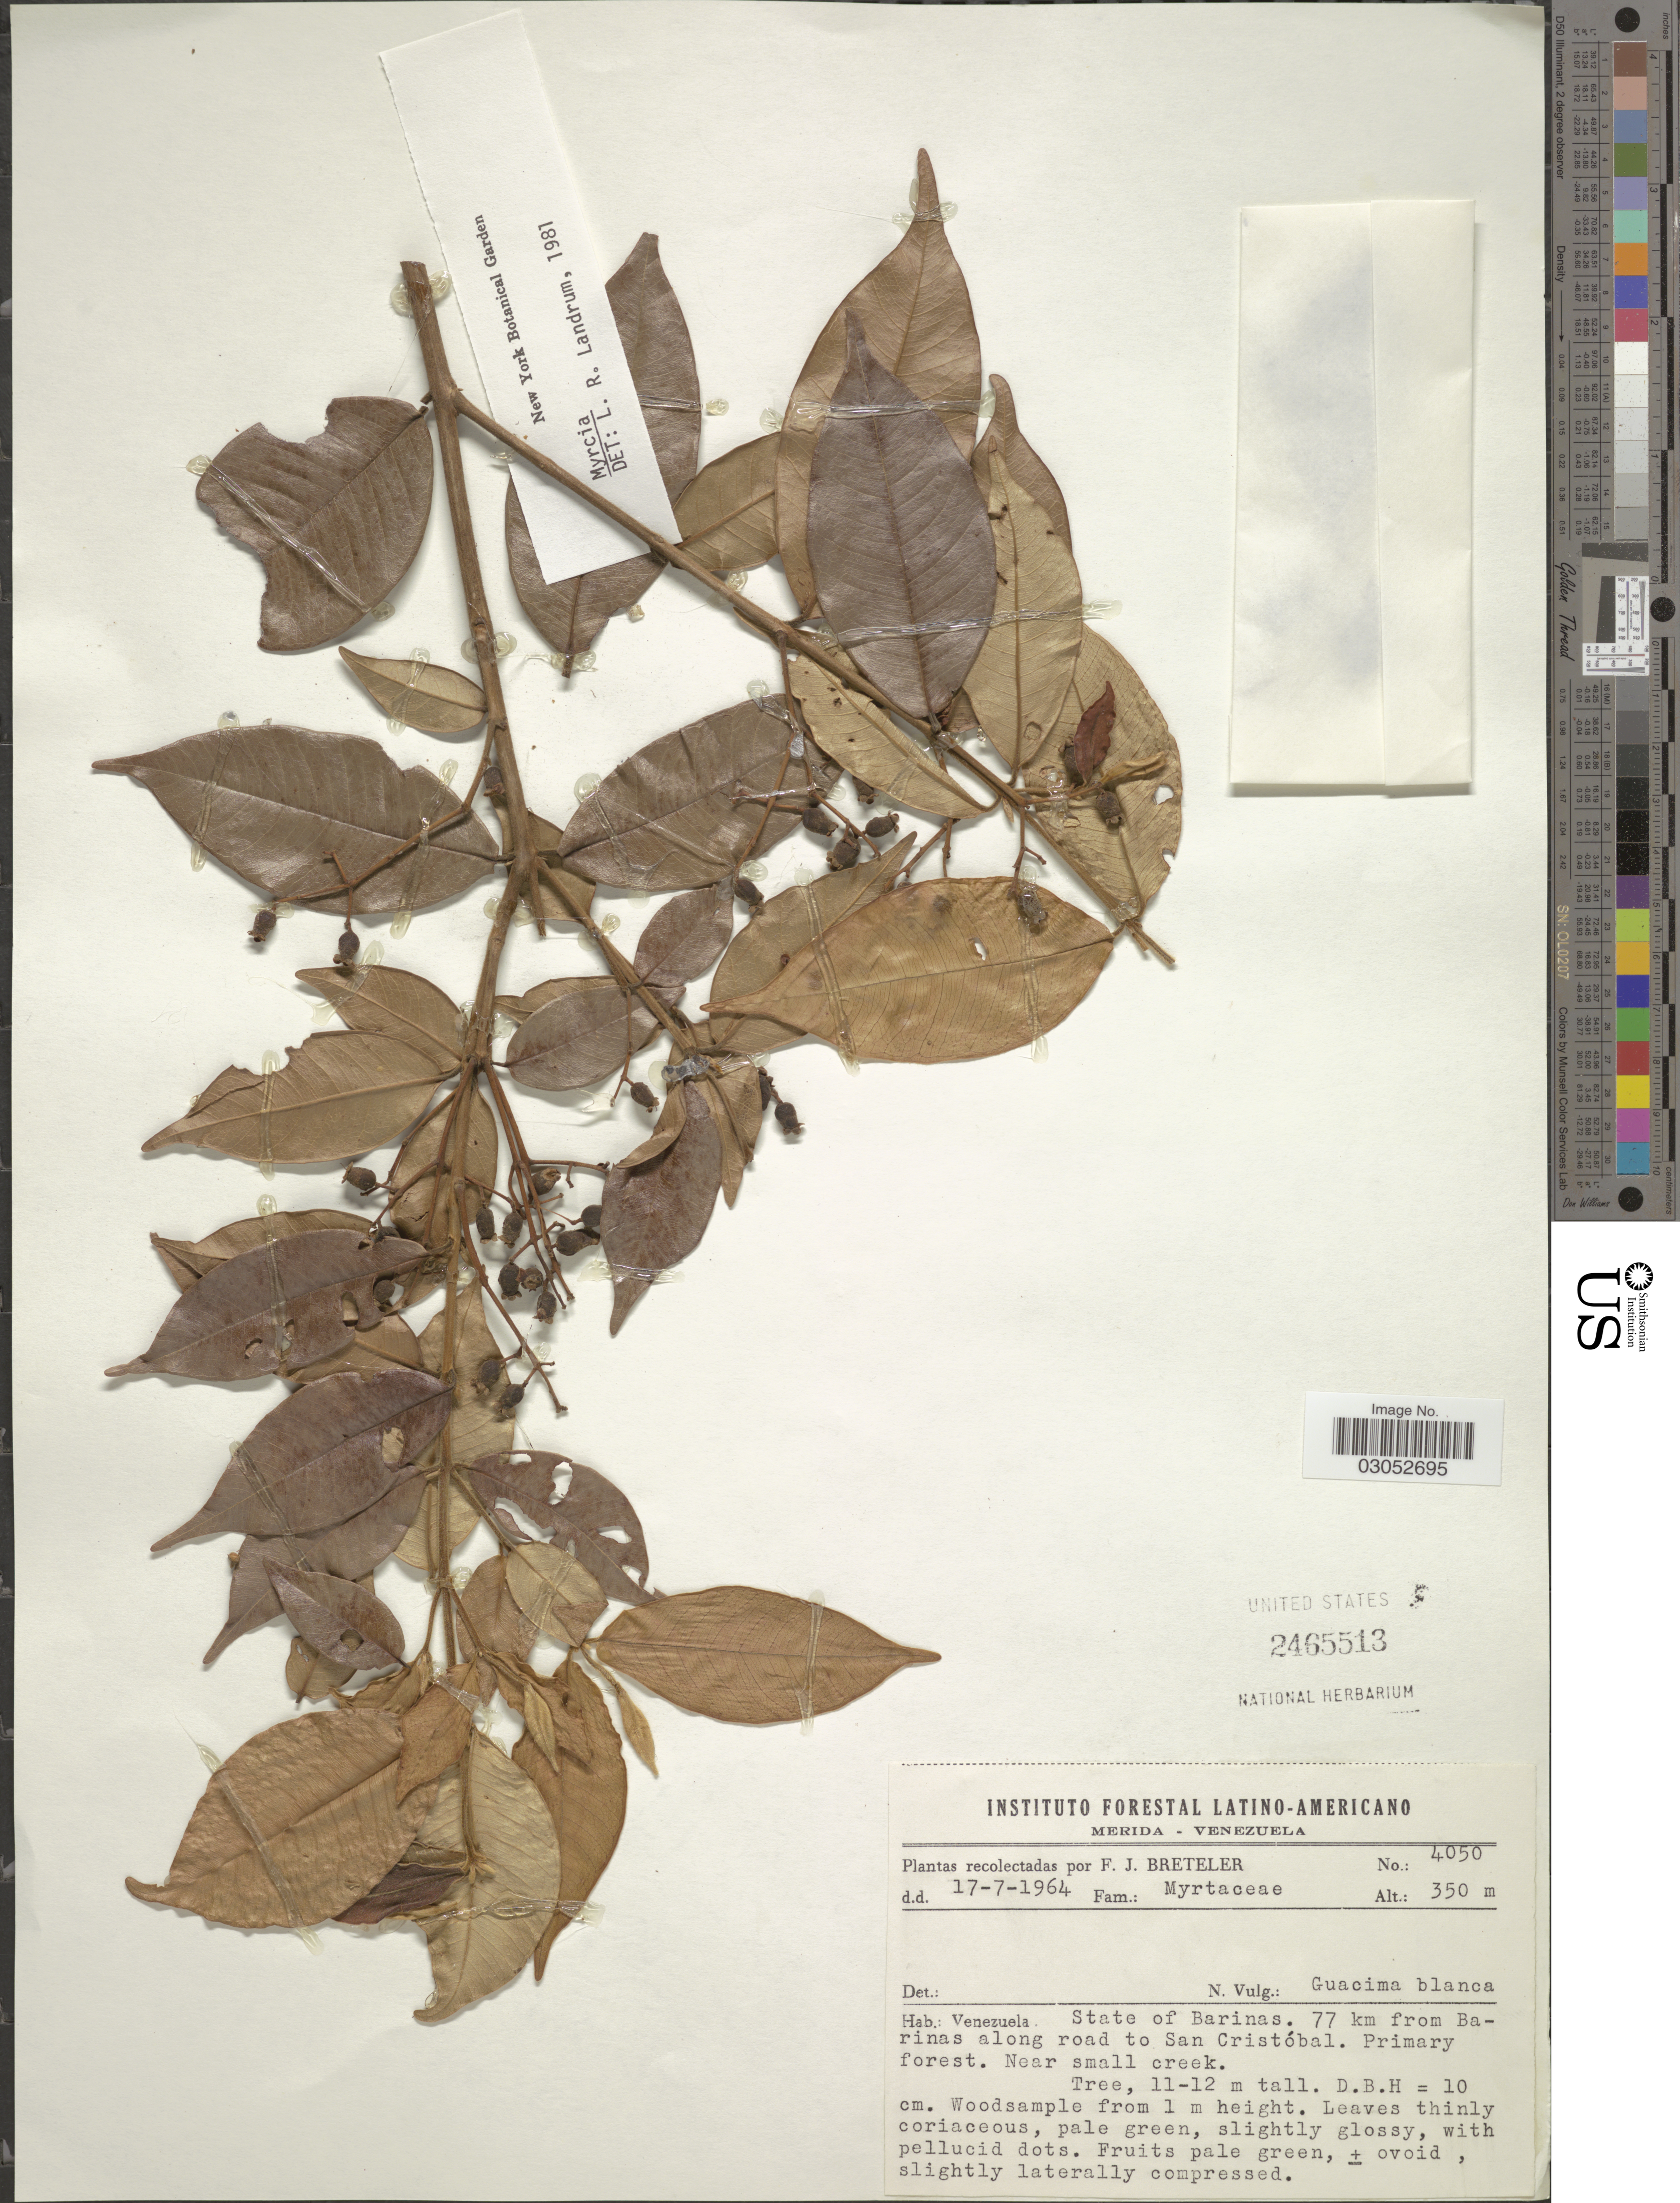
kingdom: Plantae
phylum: Tracheophyta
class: Magnoliopsida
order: Myrtales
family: Myrtaceae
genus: Myrcia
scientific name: Myrcia sp.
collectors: F. J. Breteler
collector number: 4050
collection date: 1964-07-17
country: Venezuela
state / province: Barinas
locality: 77 km from Barinas along road to San Cristóbal.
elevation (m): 350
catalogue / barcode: US 2465513